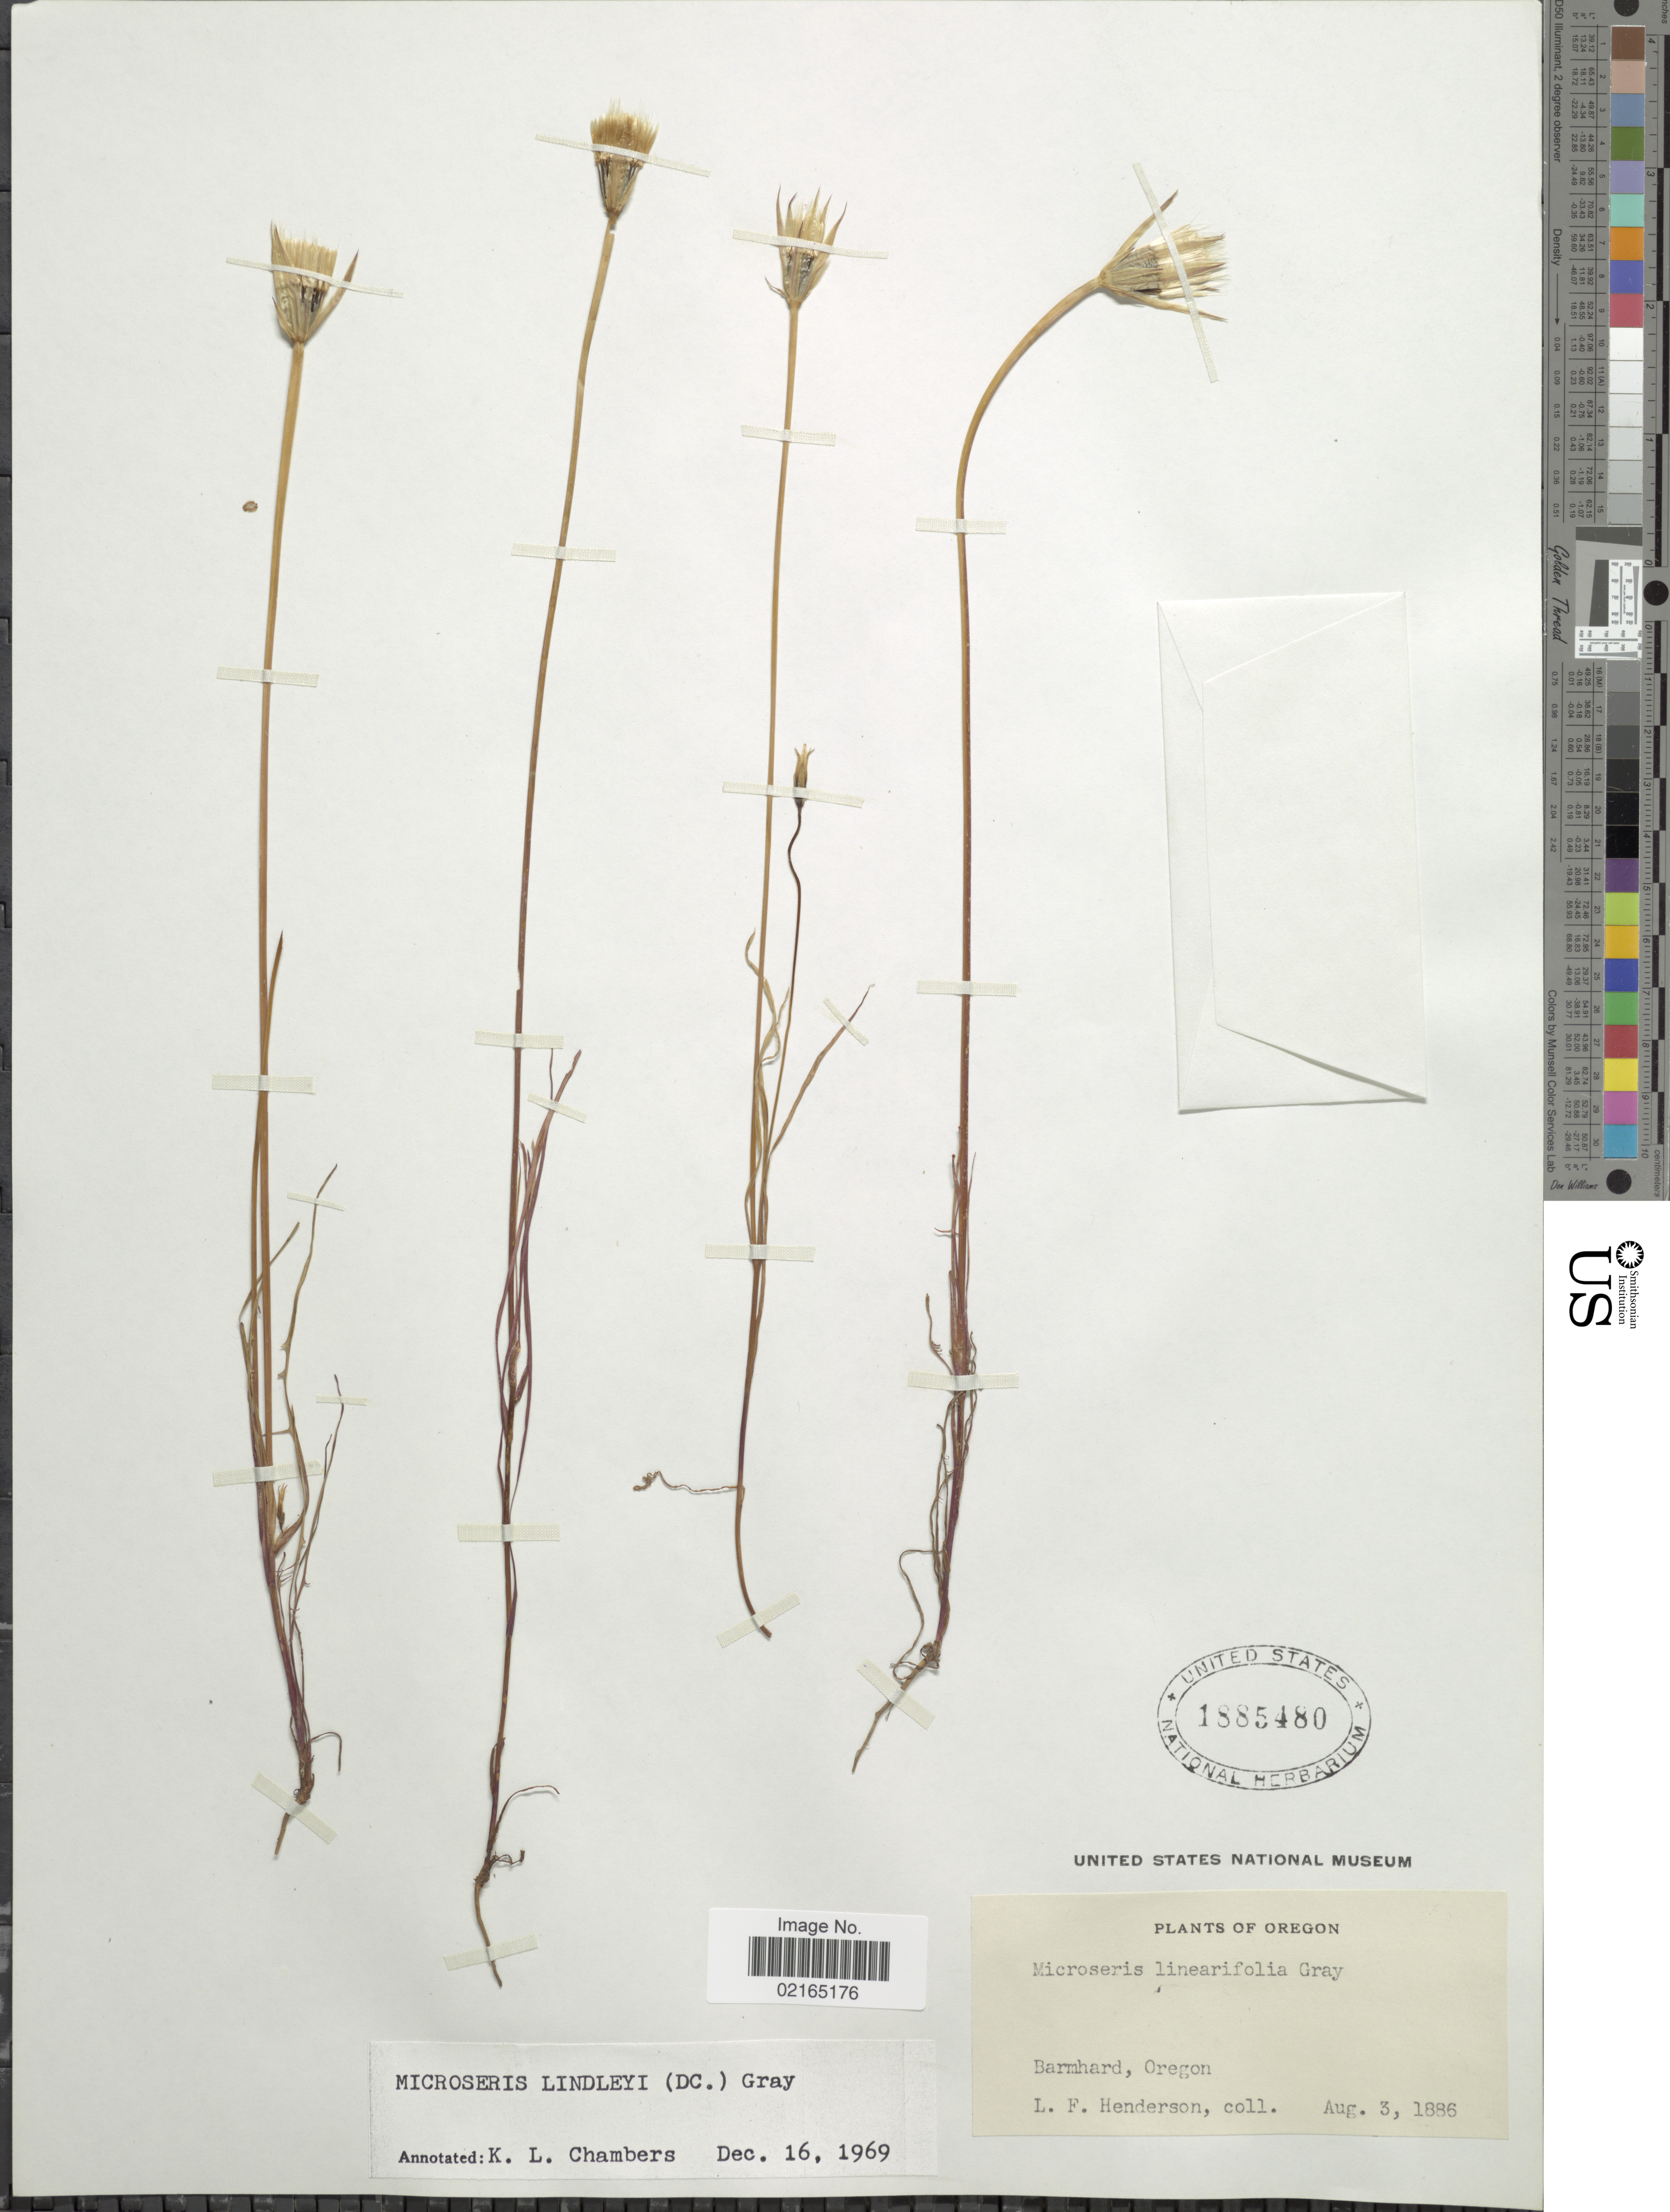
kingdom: Plantae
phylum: Tracheophyta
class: Magnoliopsida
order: Asterales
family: Asteraceae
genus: Uropappus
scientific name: Uropappus lindleyi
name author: (DC.) Nutt.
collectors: L. Henderson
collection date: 1886-04-03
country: United States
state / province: Oregon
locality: Barmhard.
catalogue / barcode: US 1885480